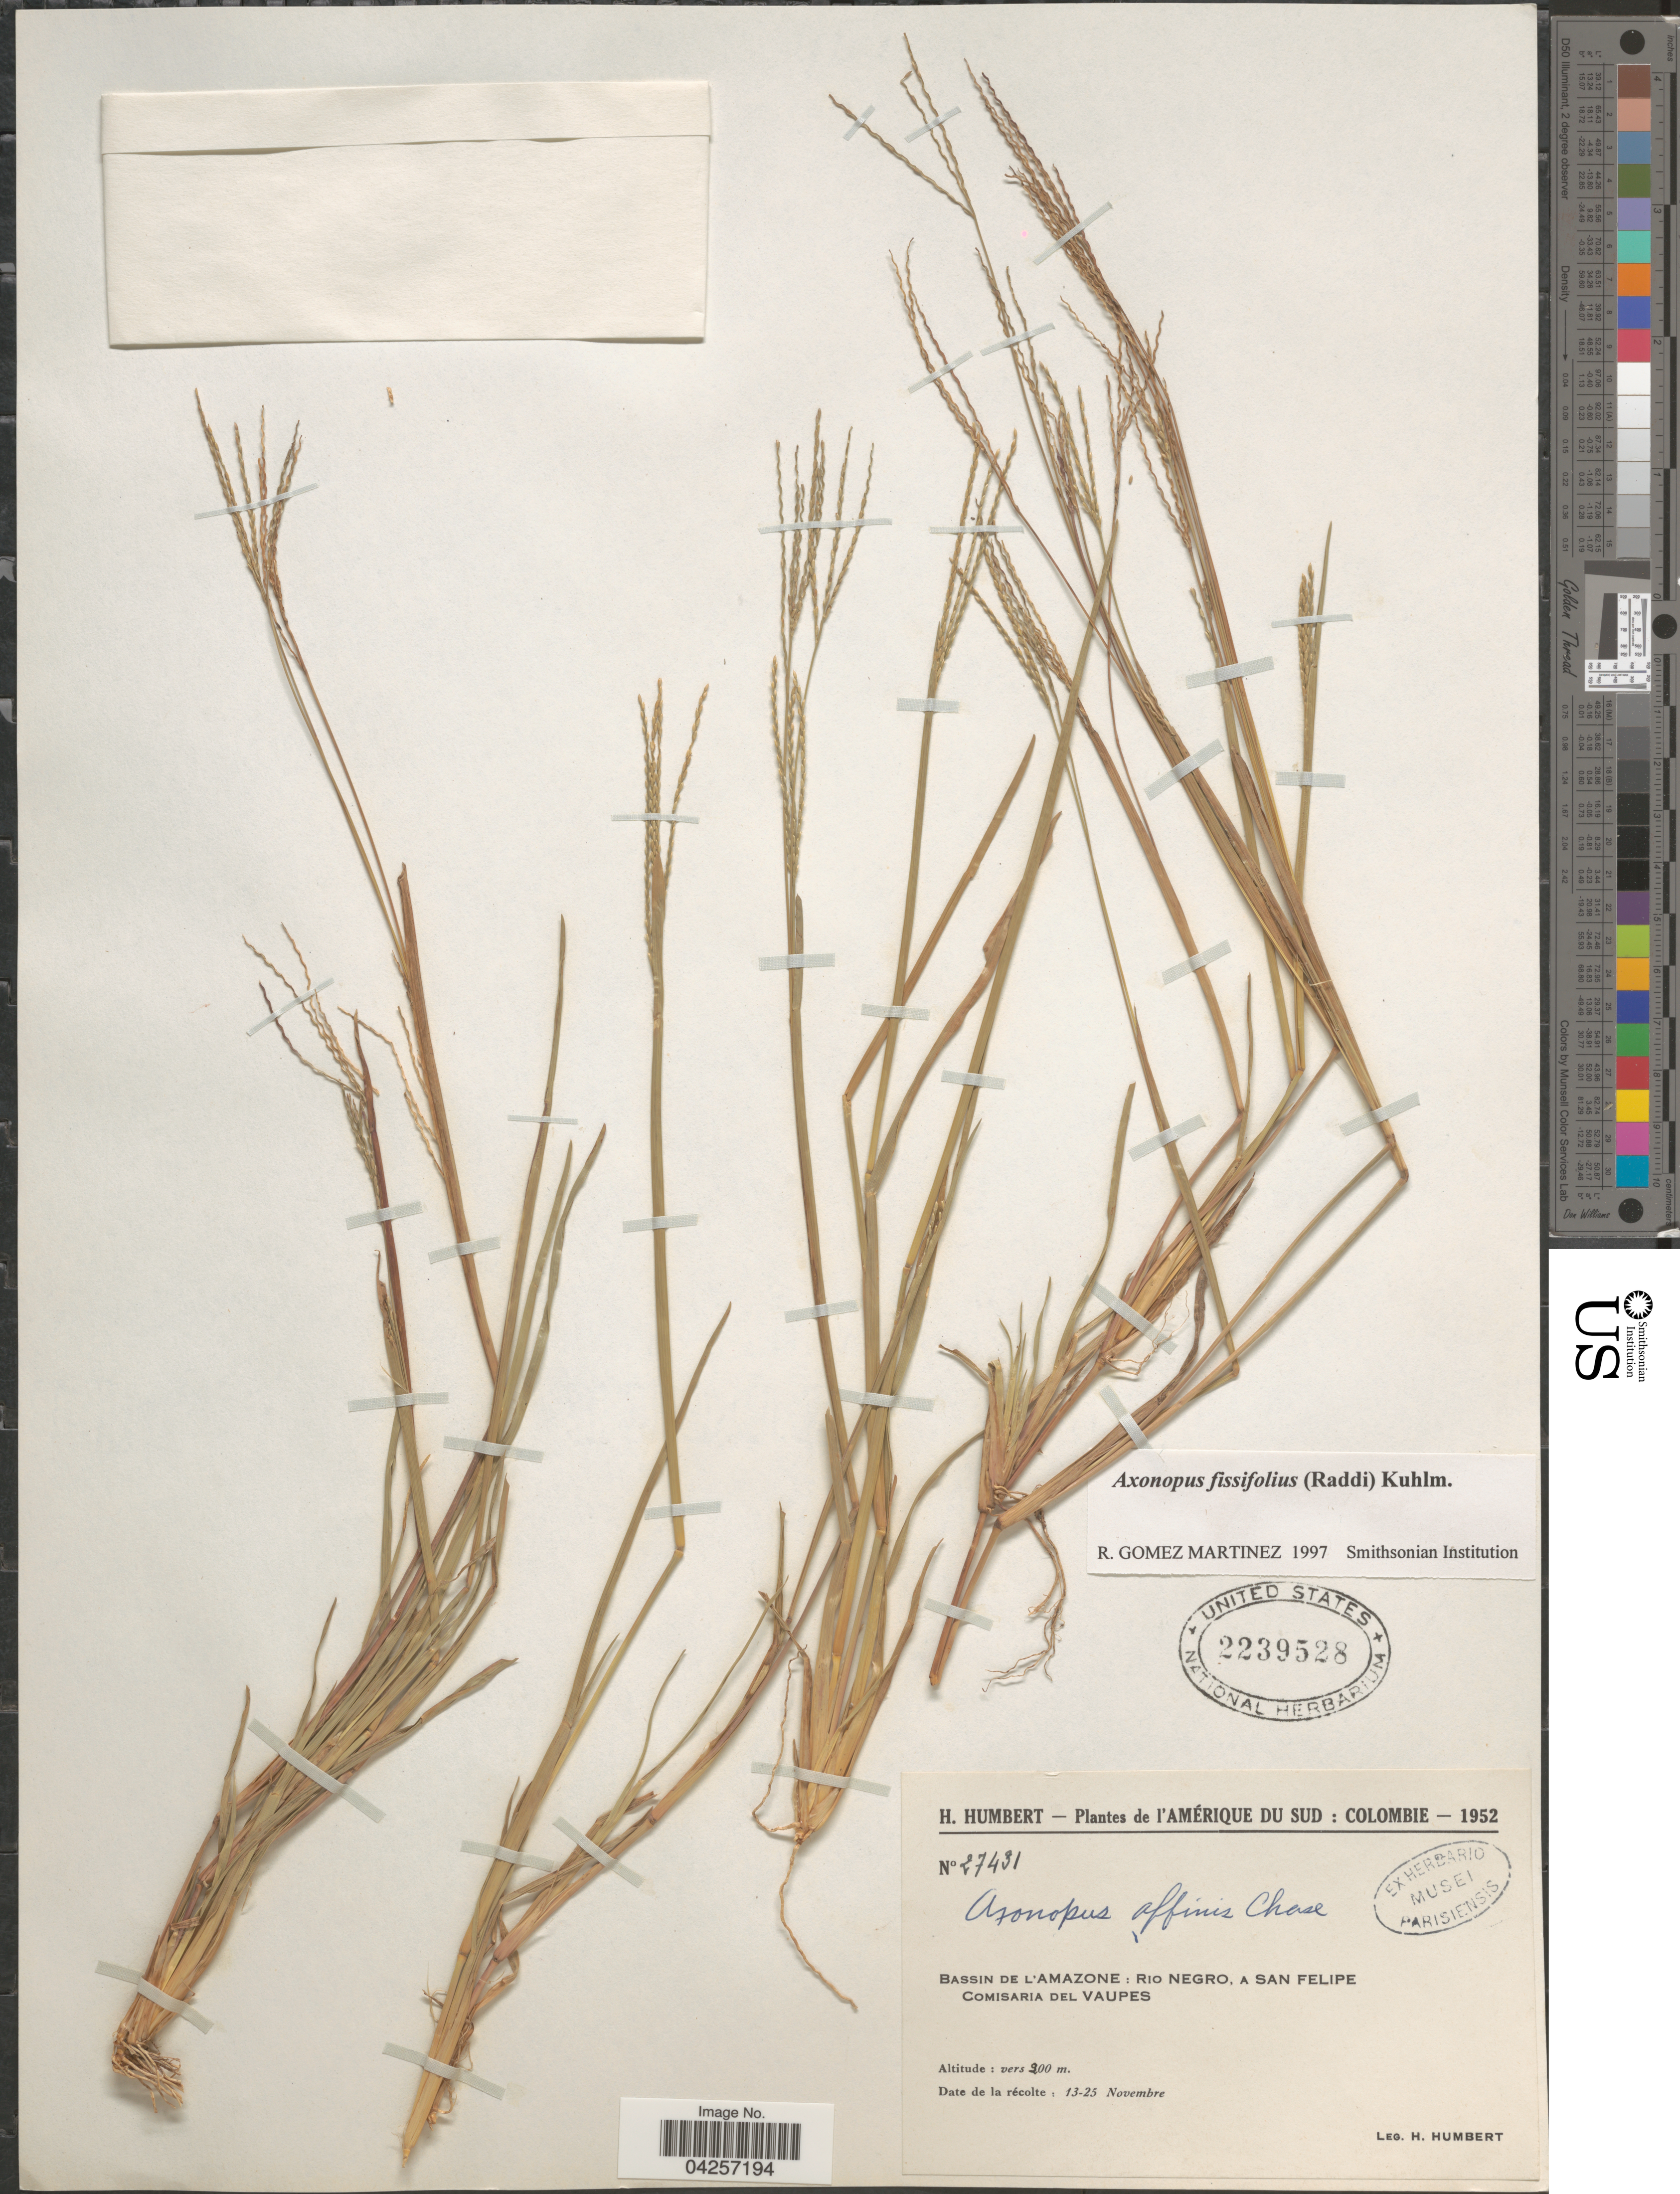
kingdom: Plantae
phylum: Tracheophyta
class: Liliopsida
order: Poales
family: Poaceae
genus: Axonopus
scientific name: Axonopus fissifolius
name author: (Raddi) Kuhlm.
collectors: H. Humbert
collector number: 27431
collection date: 1952-11-13/1952-11-25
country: Colombia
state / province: Vaupés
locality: Bassin de l'Amazone: Rio Negro, a San Felipe. Comisaria del Vaupes.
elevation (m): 200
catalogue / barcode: US 2239528